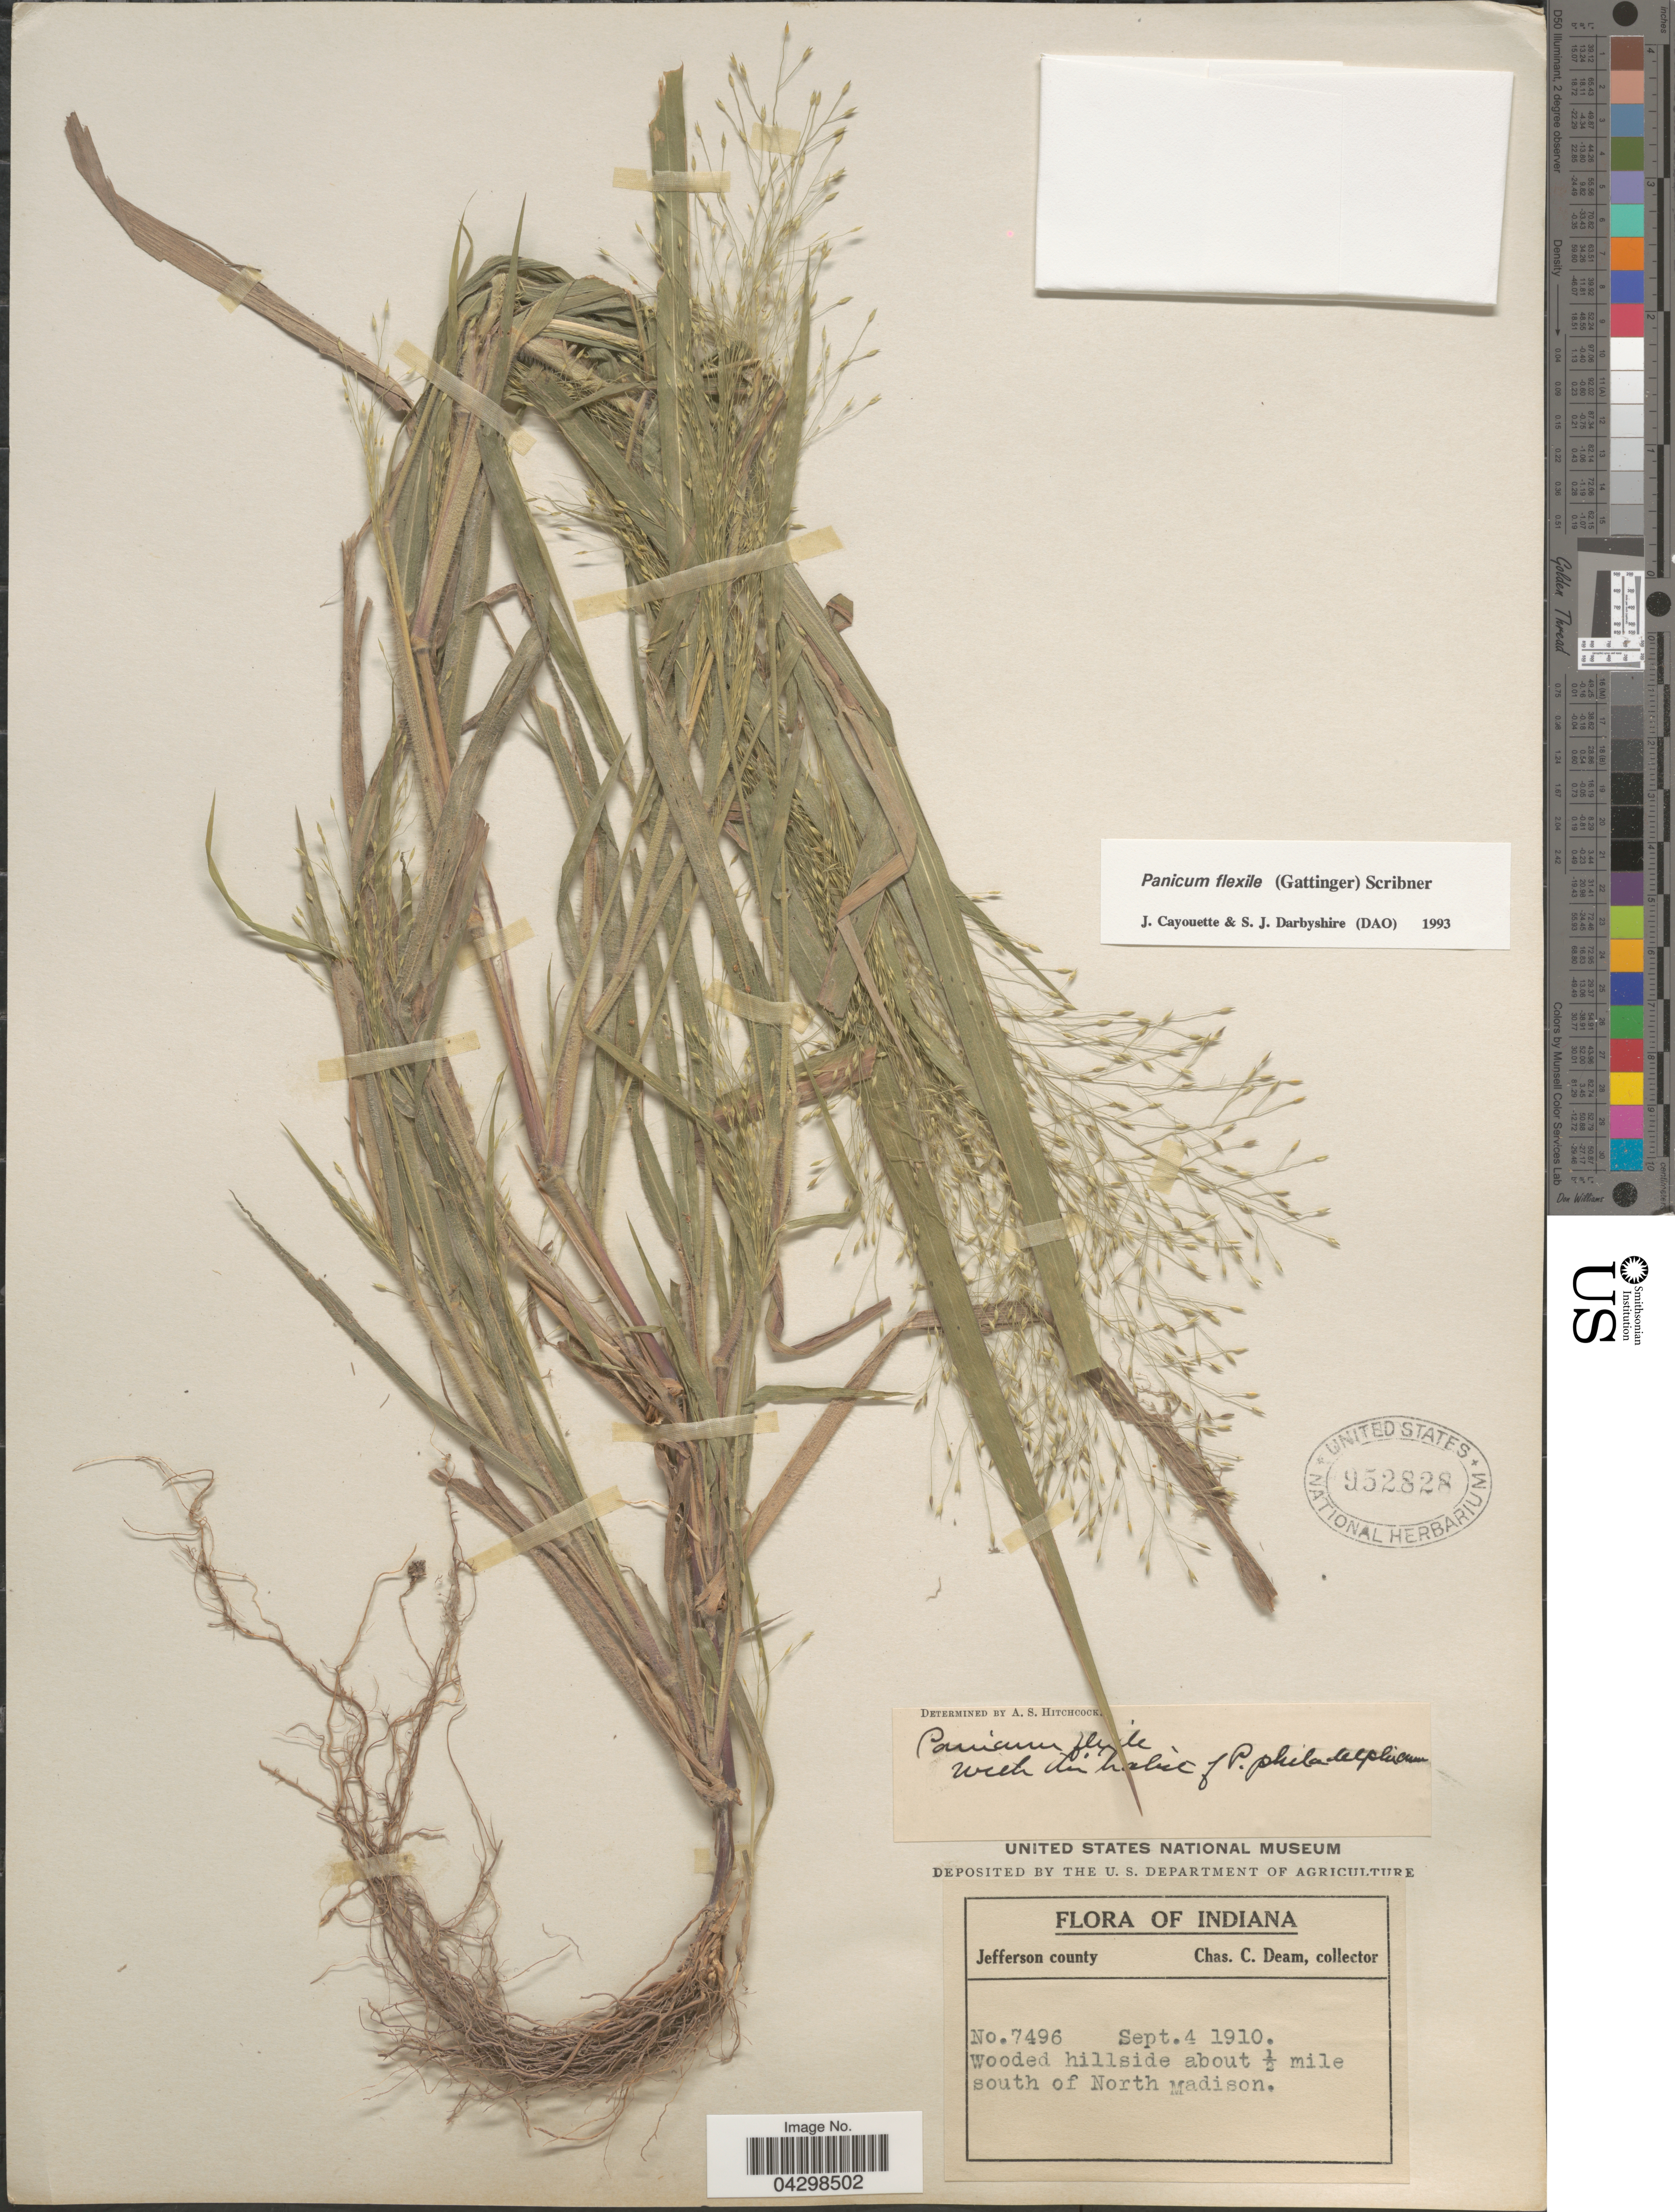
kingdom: Plantae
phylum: Tracheophyta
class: Liliopsida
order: Poales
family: Poaceae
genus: Panicum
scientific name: Panicum flexile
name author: (Gatt.) Scribn.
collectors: C. C. Deam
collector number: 7496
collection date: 1910-09-04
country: United States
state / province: Indiana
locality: Jefferson county. Wooded hillside about 1/2 mile south of North Madison.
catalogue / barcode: US 952828